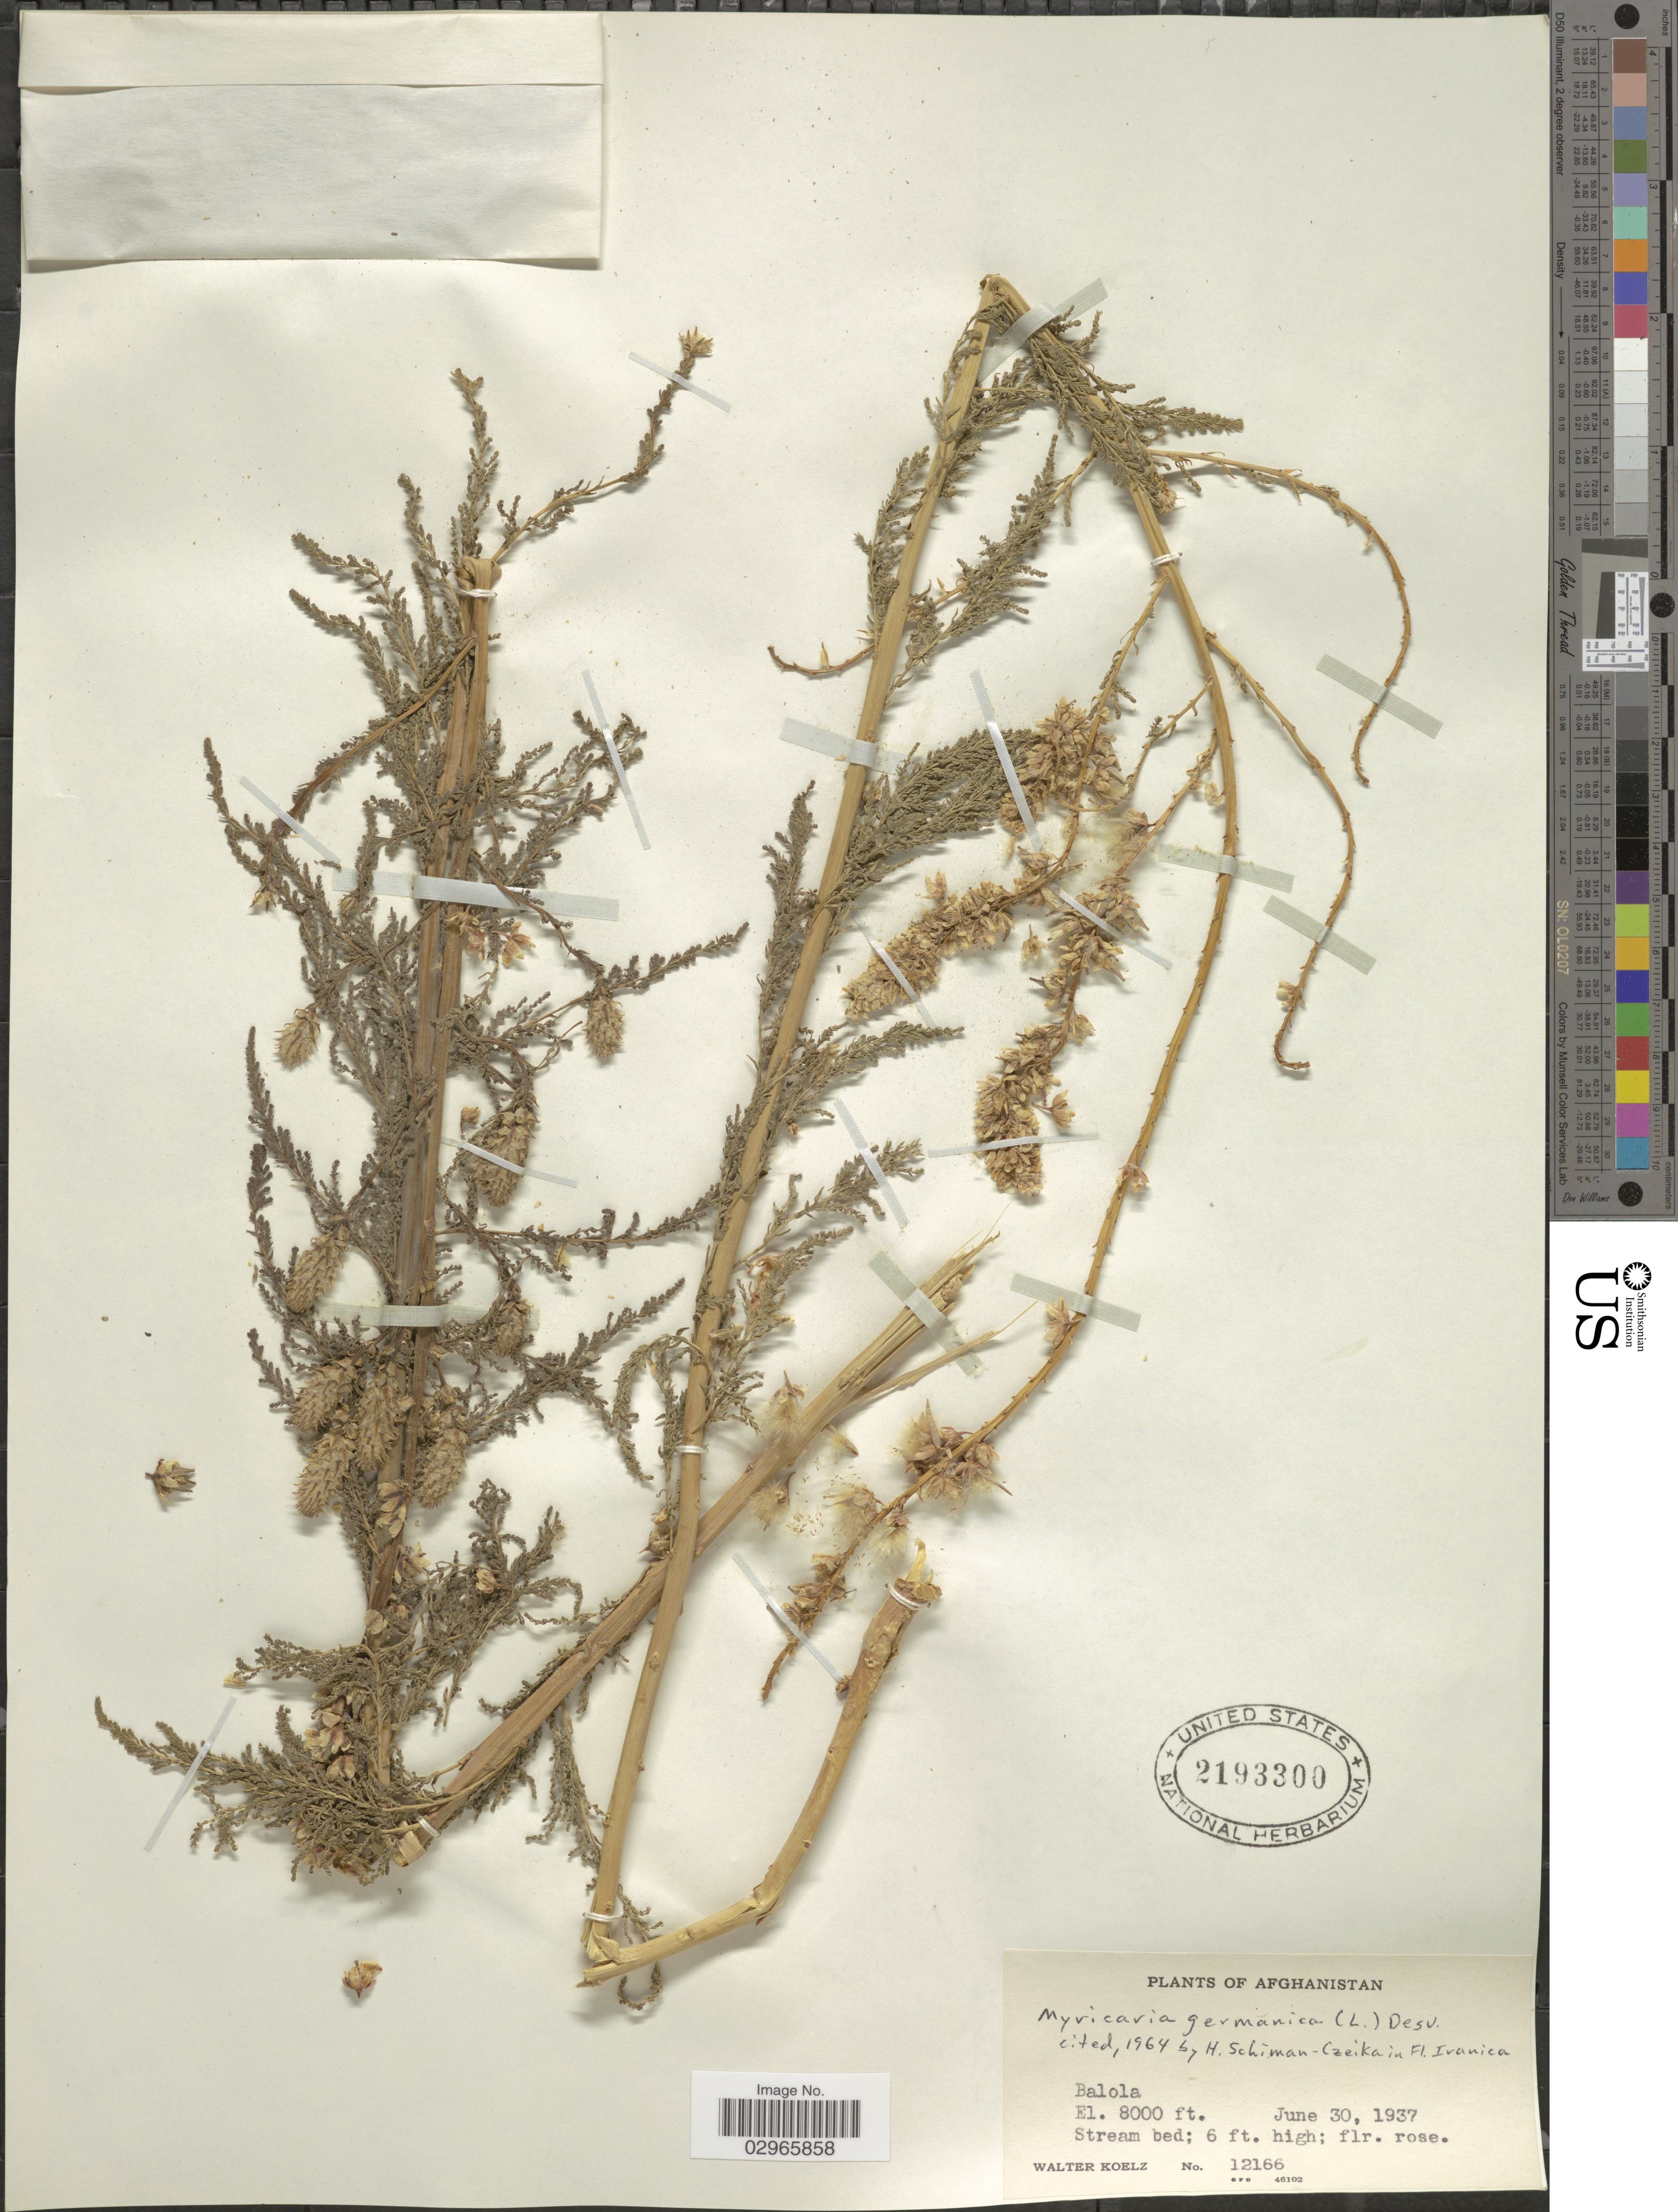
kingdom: Plantae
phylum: Tracheophyta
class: Magnoliopsida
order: Caryophyllales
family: Tamaricaceae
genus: Myricaria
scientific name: Myricaria germanica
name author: (L.) Desv.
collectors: W. N. Koelz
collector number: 12166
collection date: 1937-06-30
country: Afghanistan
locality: Balola.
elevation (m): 2438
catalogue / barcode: US 2193300